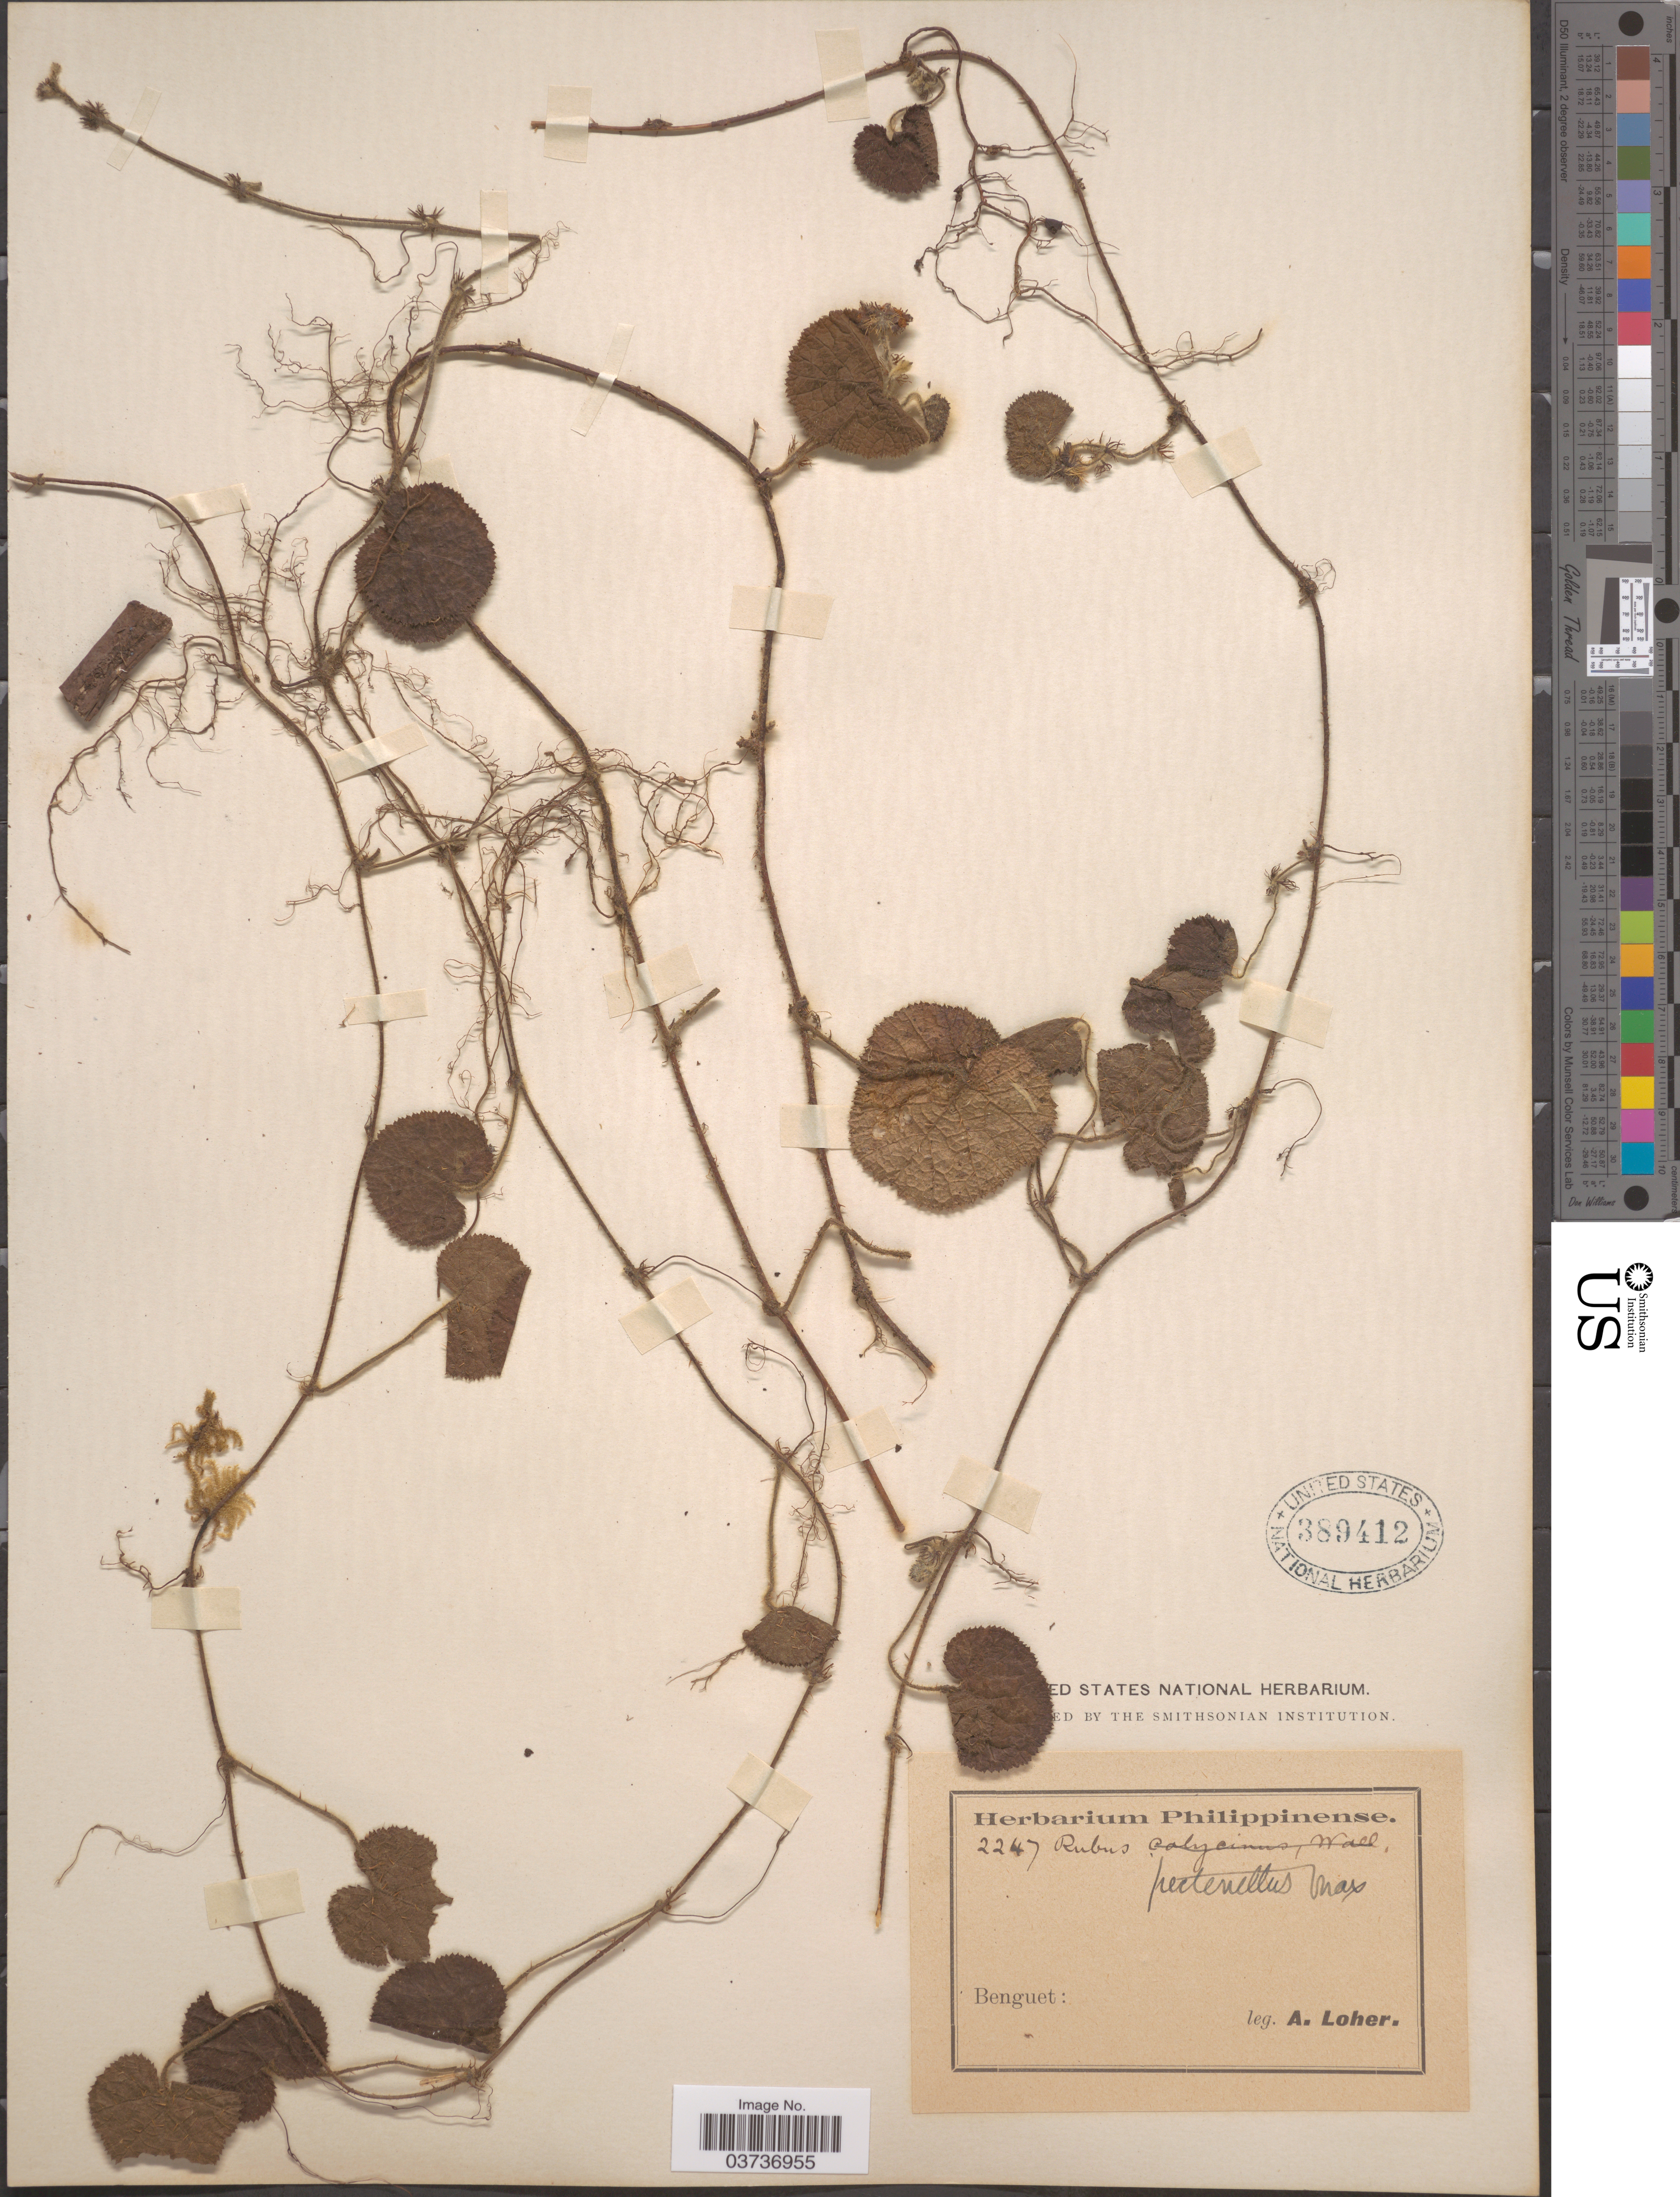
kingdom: Plantae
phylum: Tracheophyta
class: Magnoliopsida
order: Rosales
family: Rosaceae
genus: Rubus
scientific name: Rubus pectinellus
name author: Maxim.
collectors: A. Loher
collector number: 2247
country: Philippines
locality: Benguet.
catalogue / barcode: US 389412